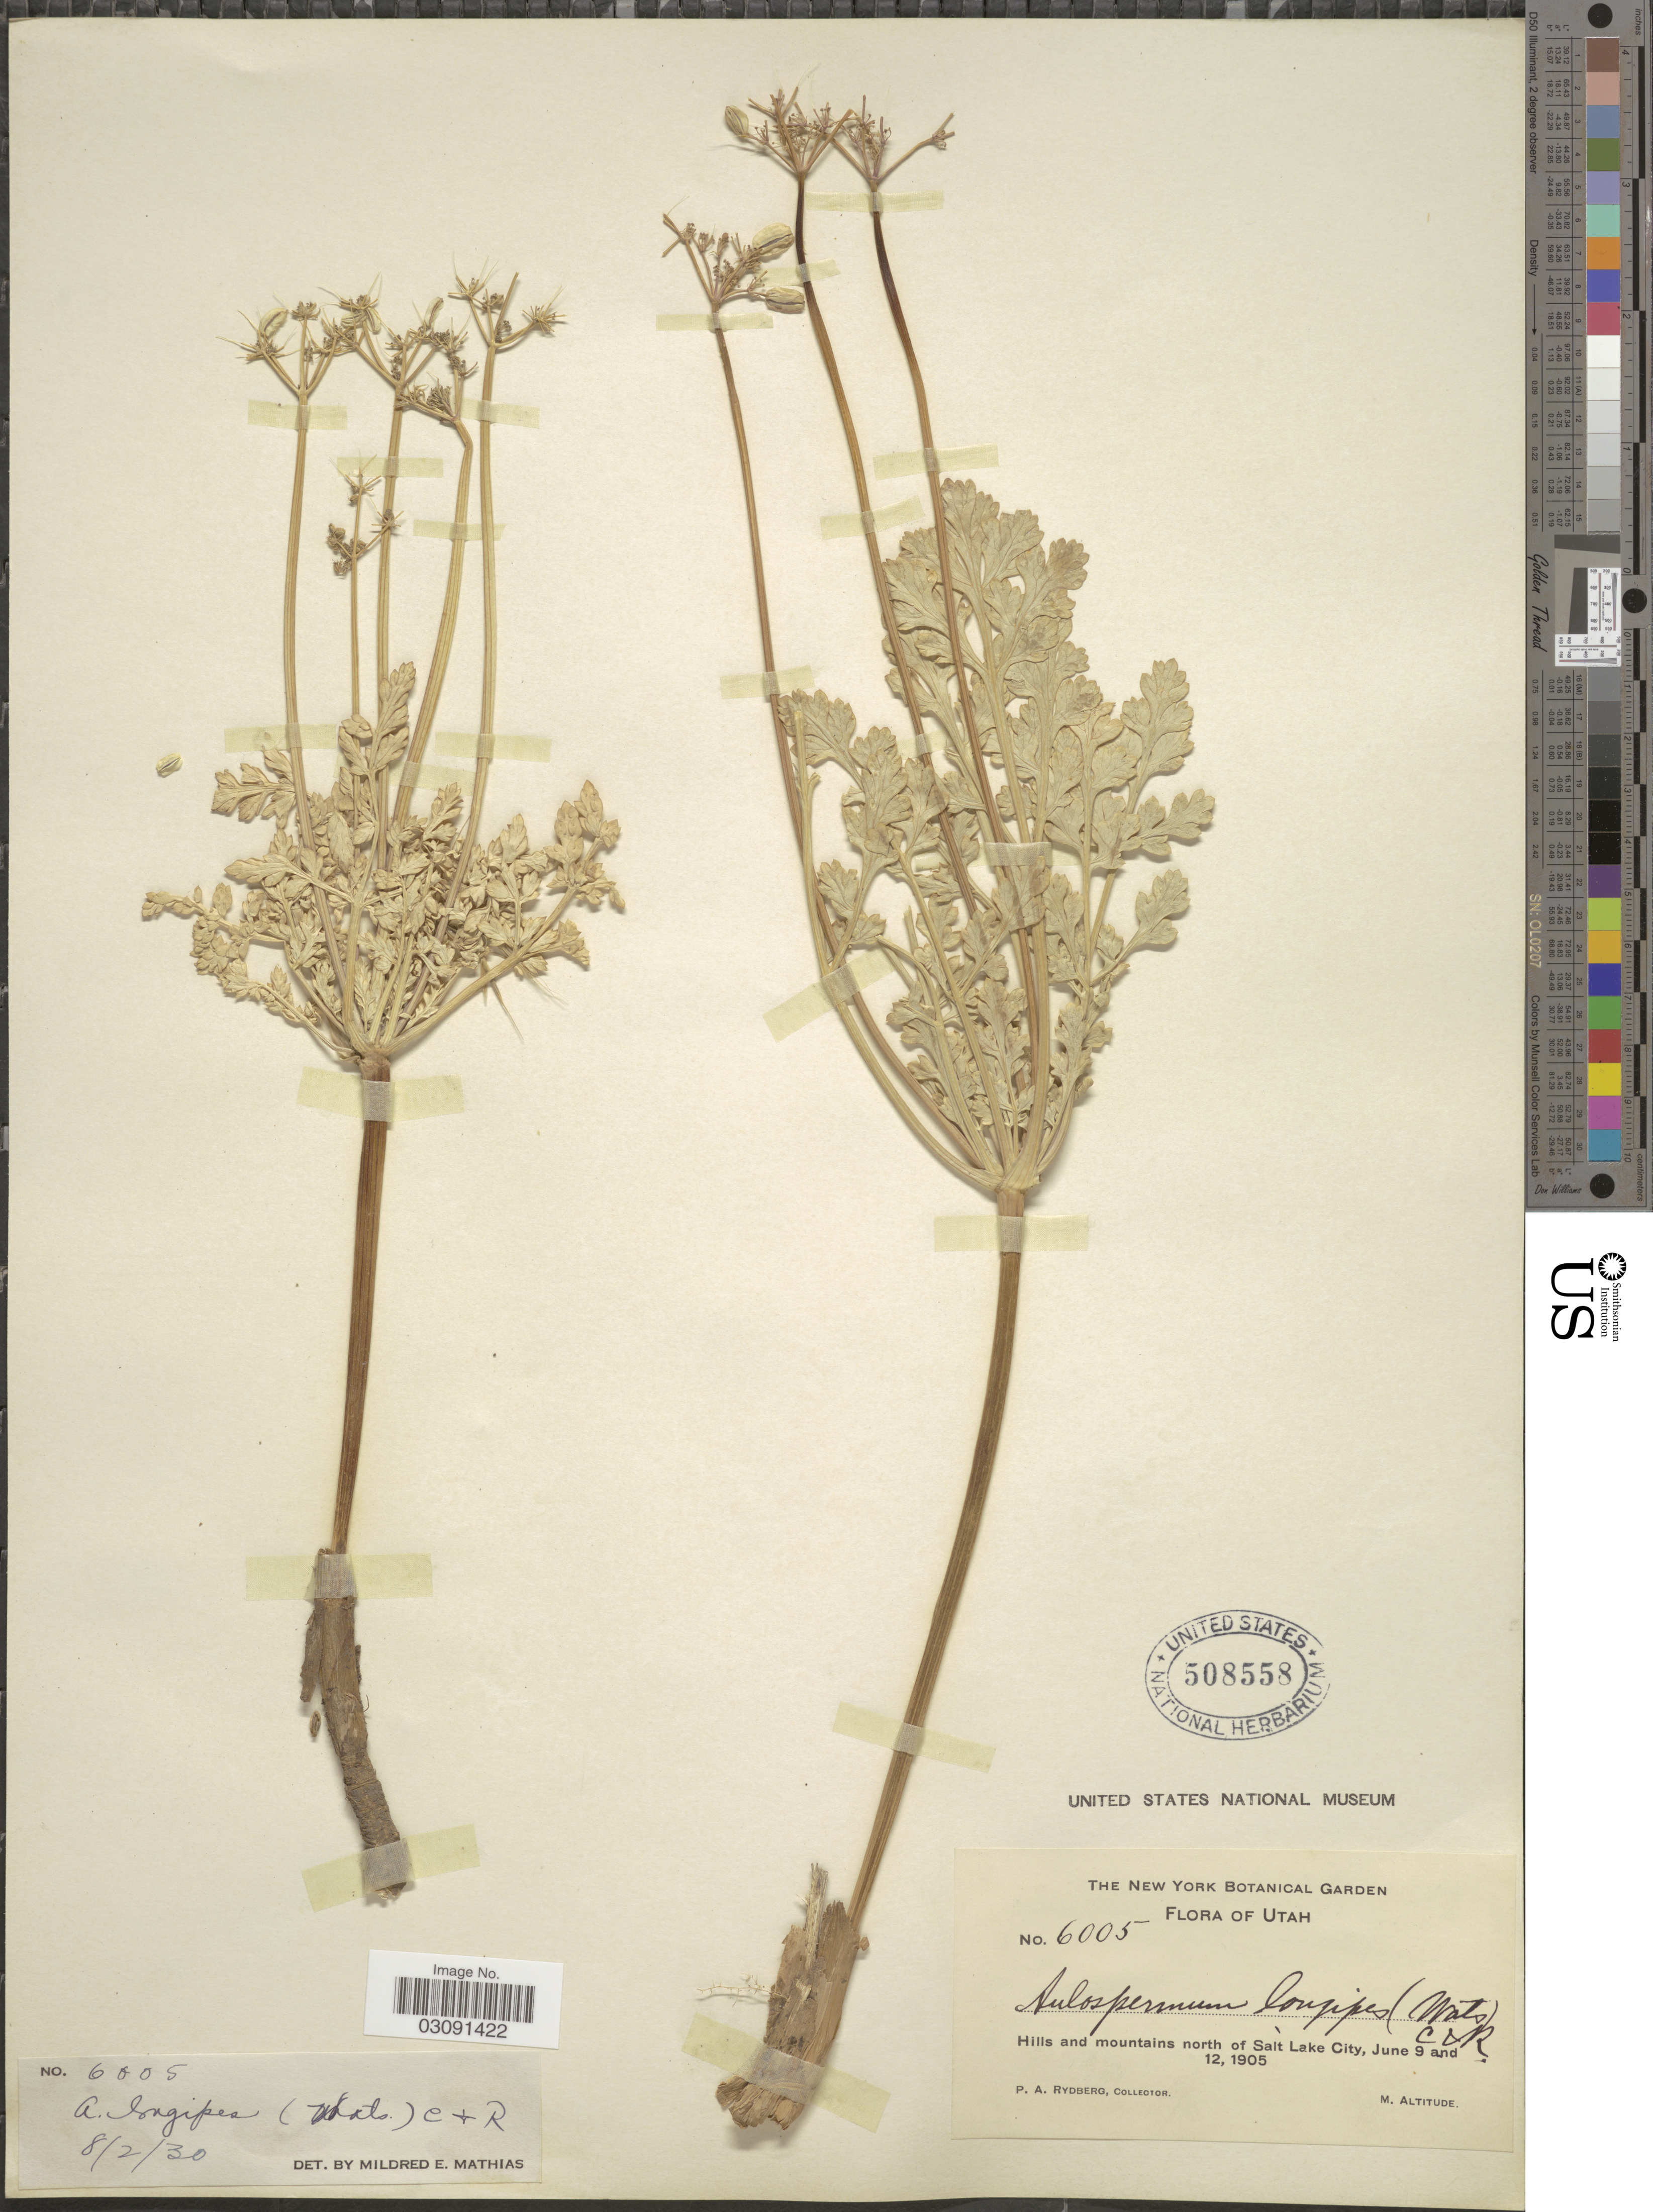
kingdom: Plantae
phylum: Tracheophyta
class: Magnoliopsida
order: Apiales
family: Apiaceae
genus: Cymopterus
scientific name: Cymopterus longipes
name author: S. Watson in C. King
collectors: P. A. Rydberg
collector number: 6005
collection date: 1905-06-09/1905-06-12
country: United States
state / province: Utah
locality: Hills and mountains north of Salt Lake City.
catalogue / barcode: US 508558